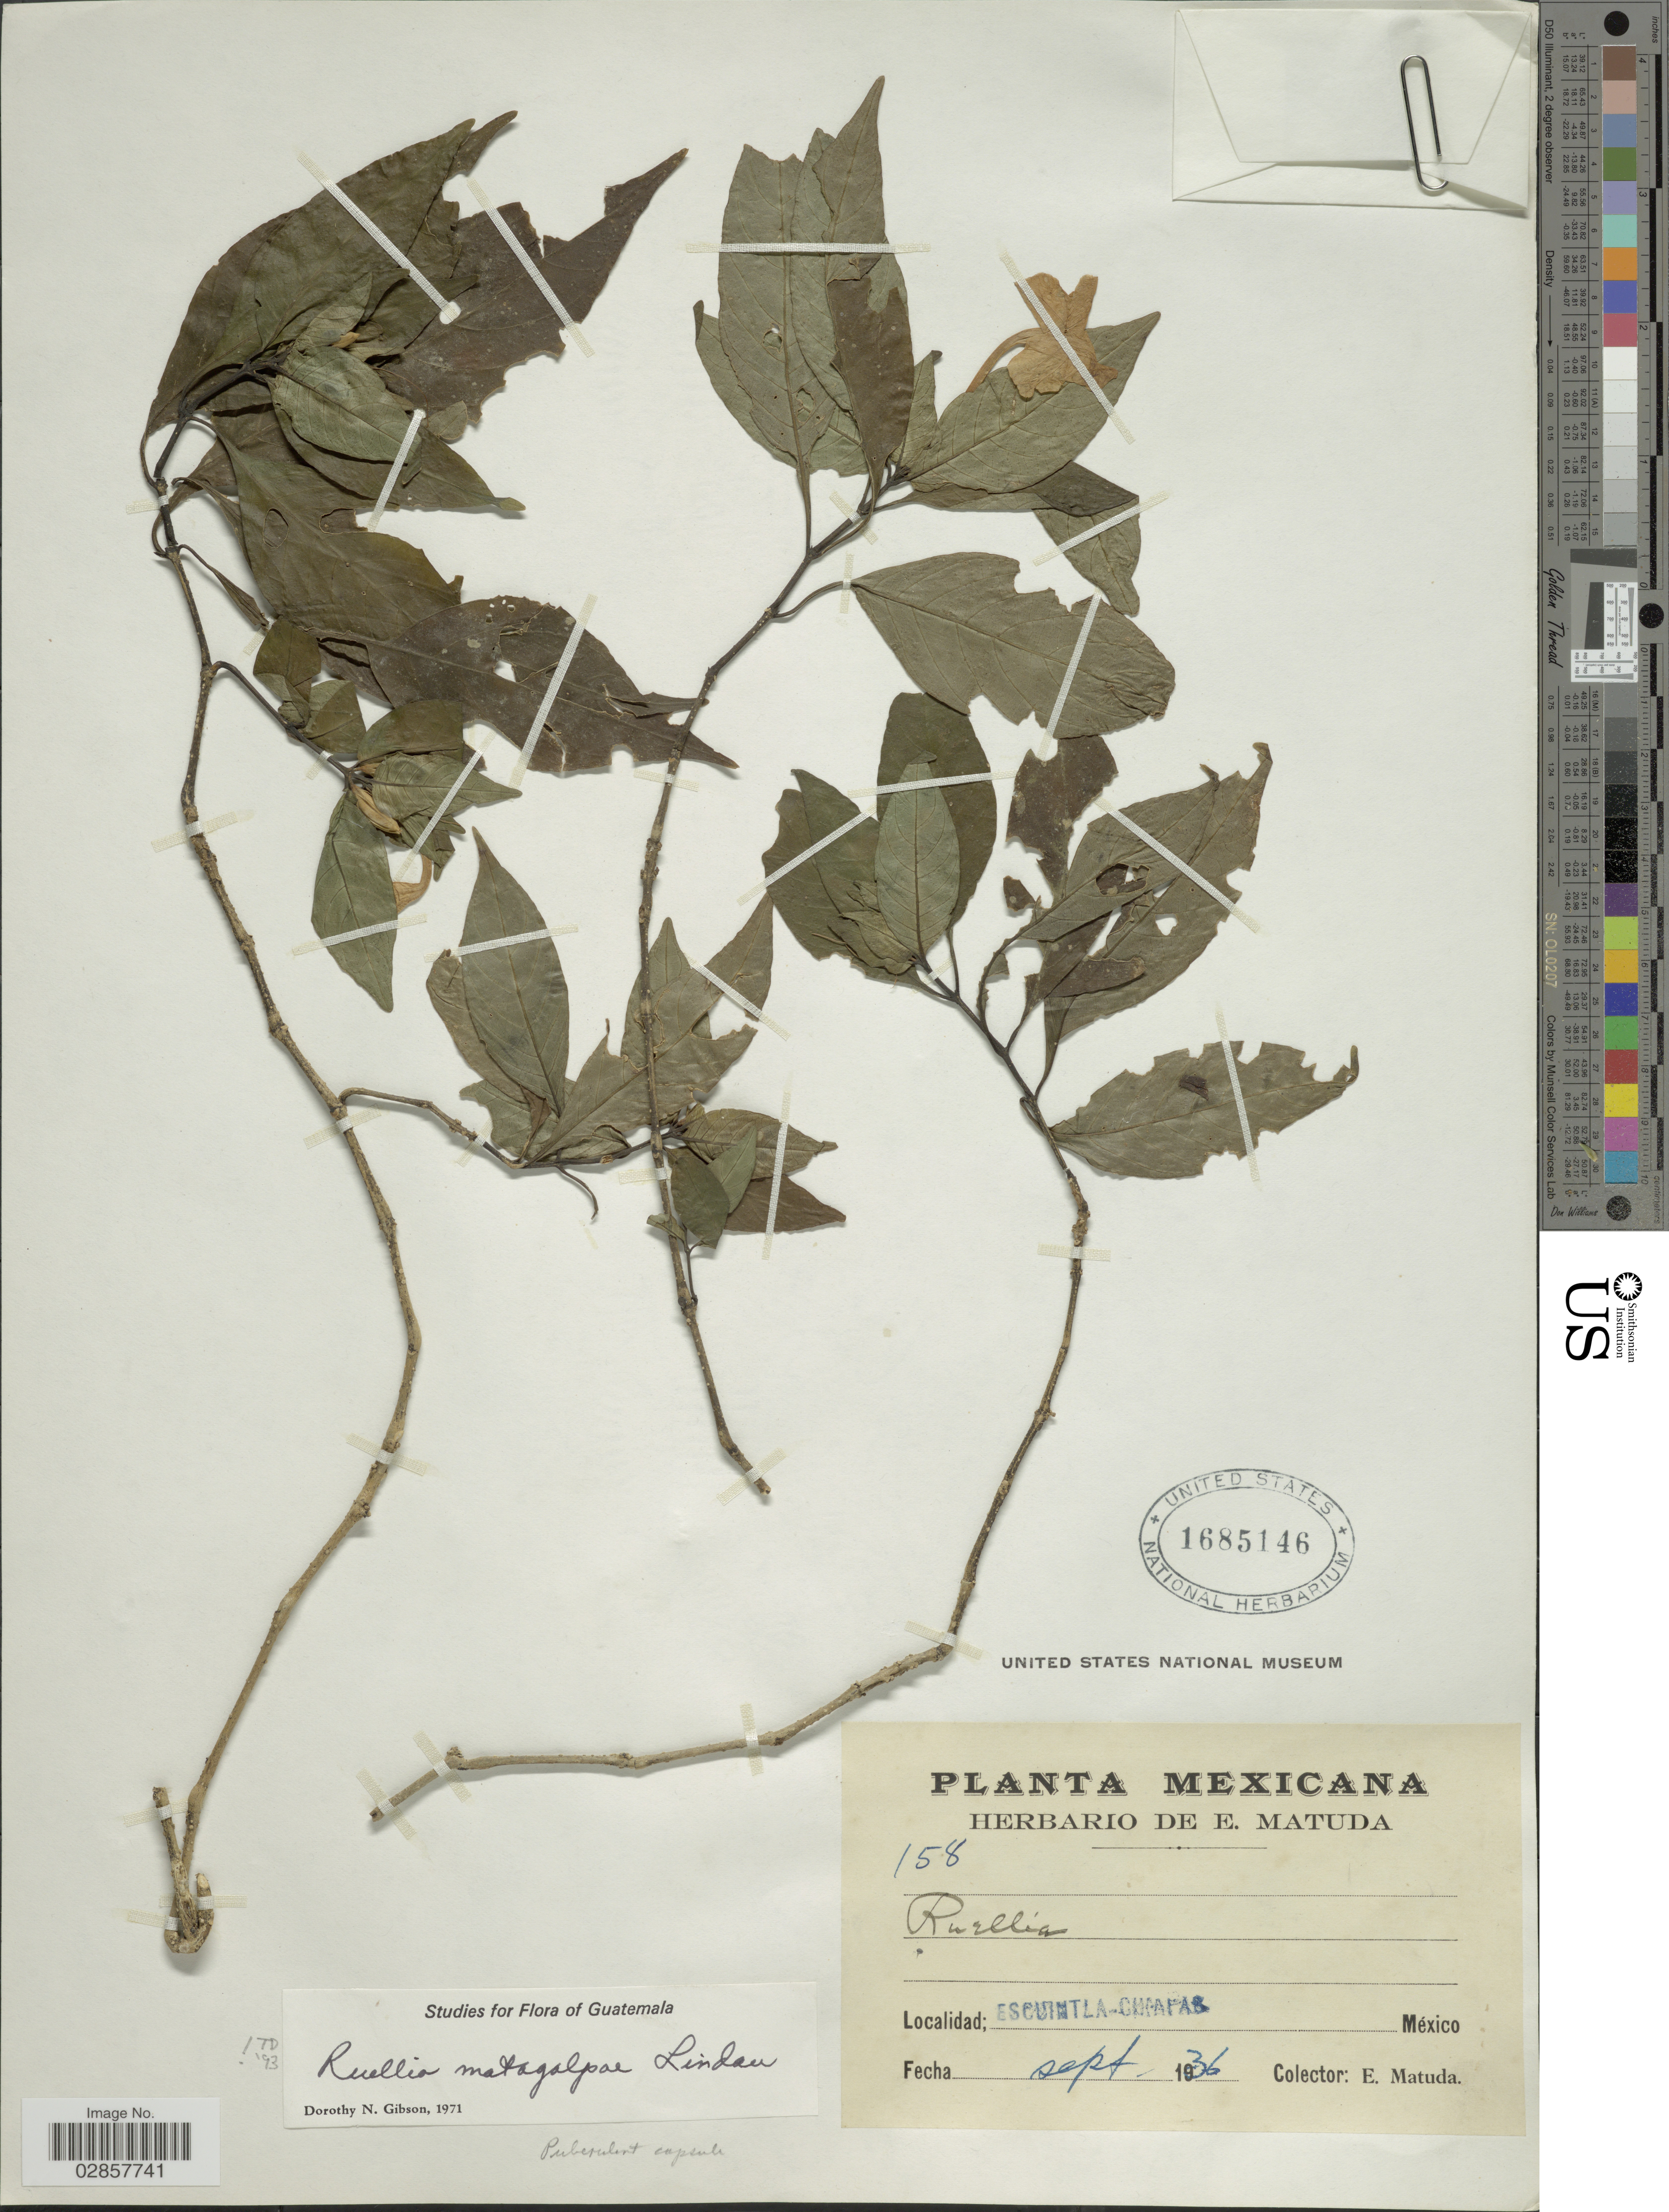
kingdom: Plantae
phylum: Tracheophyta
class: Magnoliopsida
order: Lamiales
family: Acanthaceae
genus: Ruellia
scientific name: Ruellia matagalpae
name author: Lindau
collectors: E. Matuda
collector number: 158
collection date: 1936-09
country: Mexico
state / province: Chiapas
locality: Escuintla.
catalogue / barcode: US 1685146